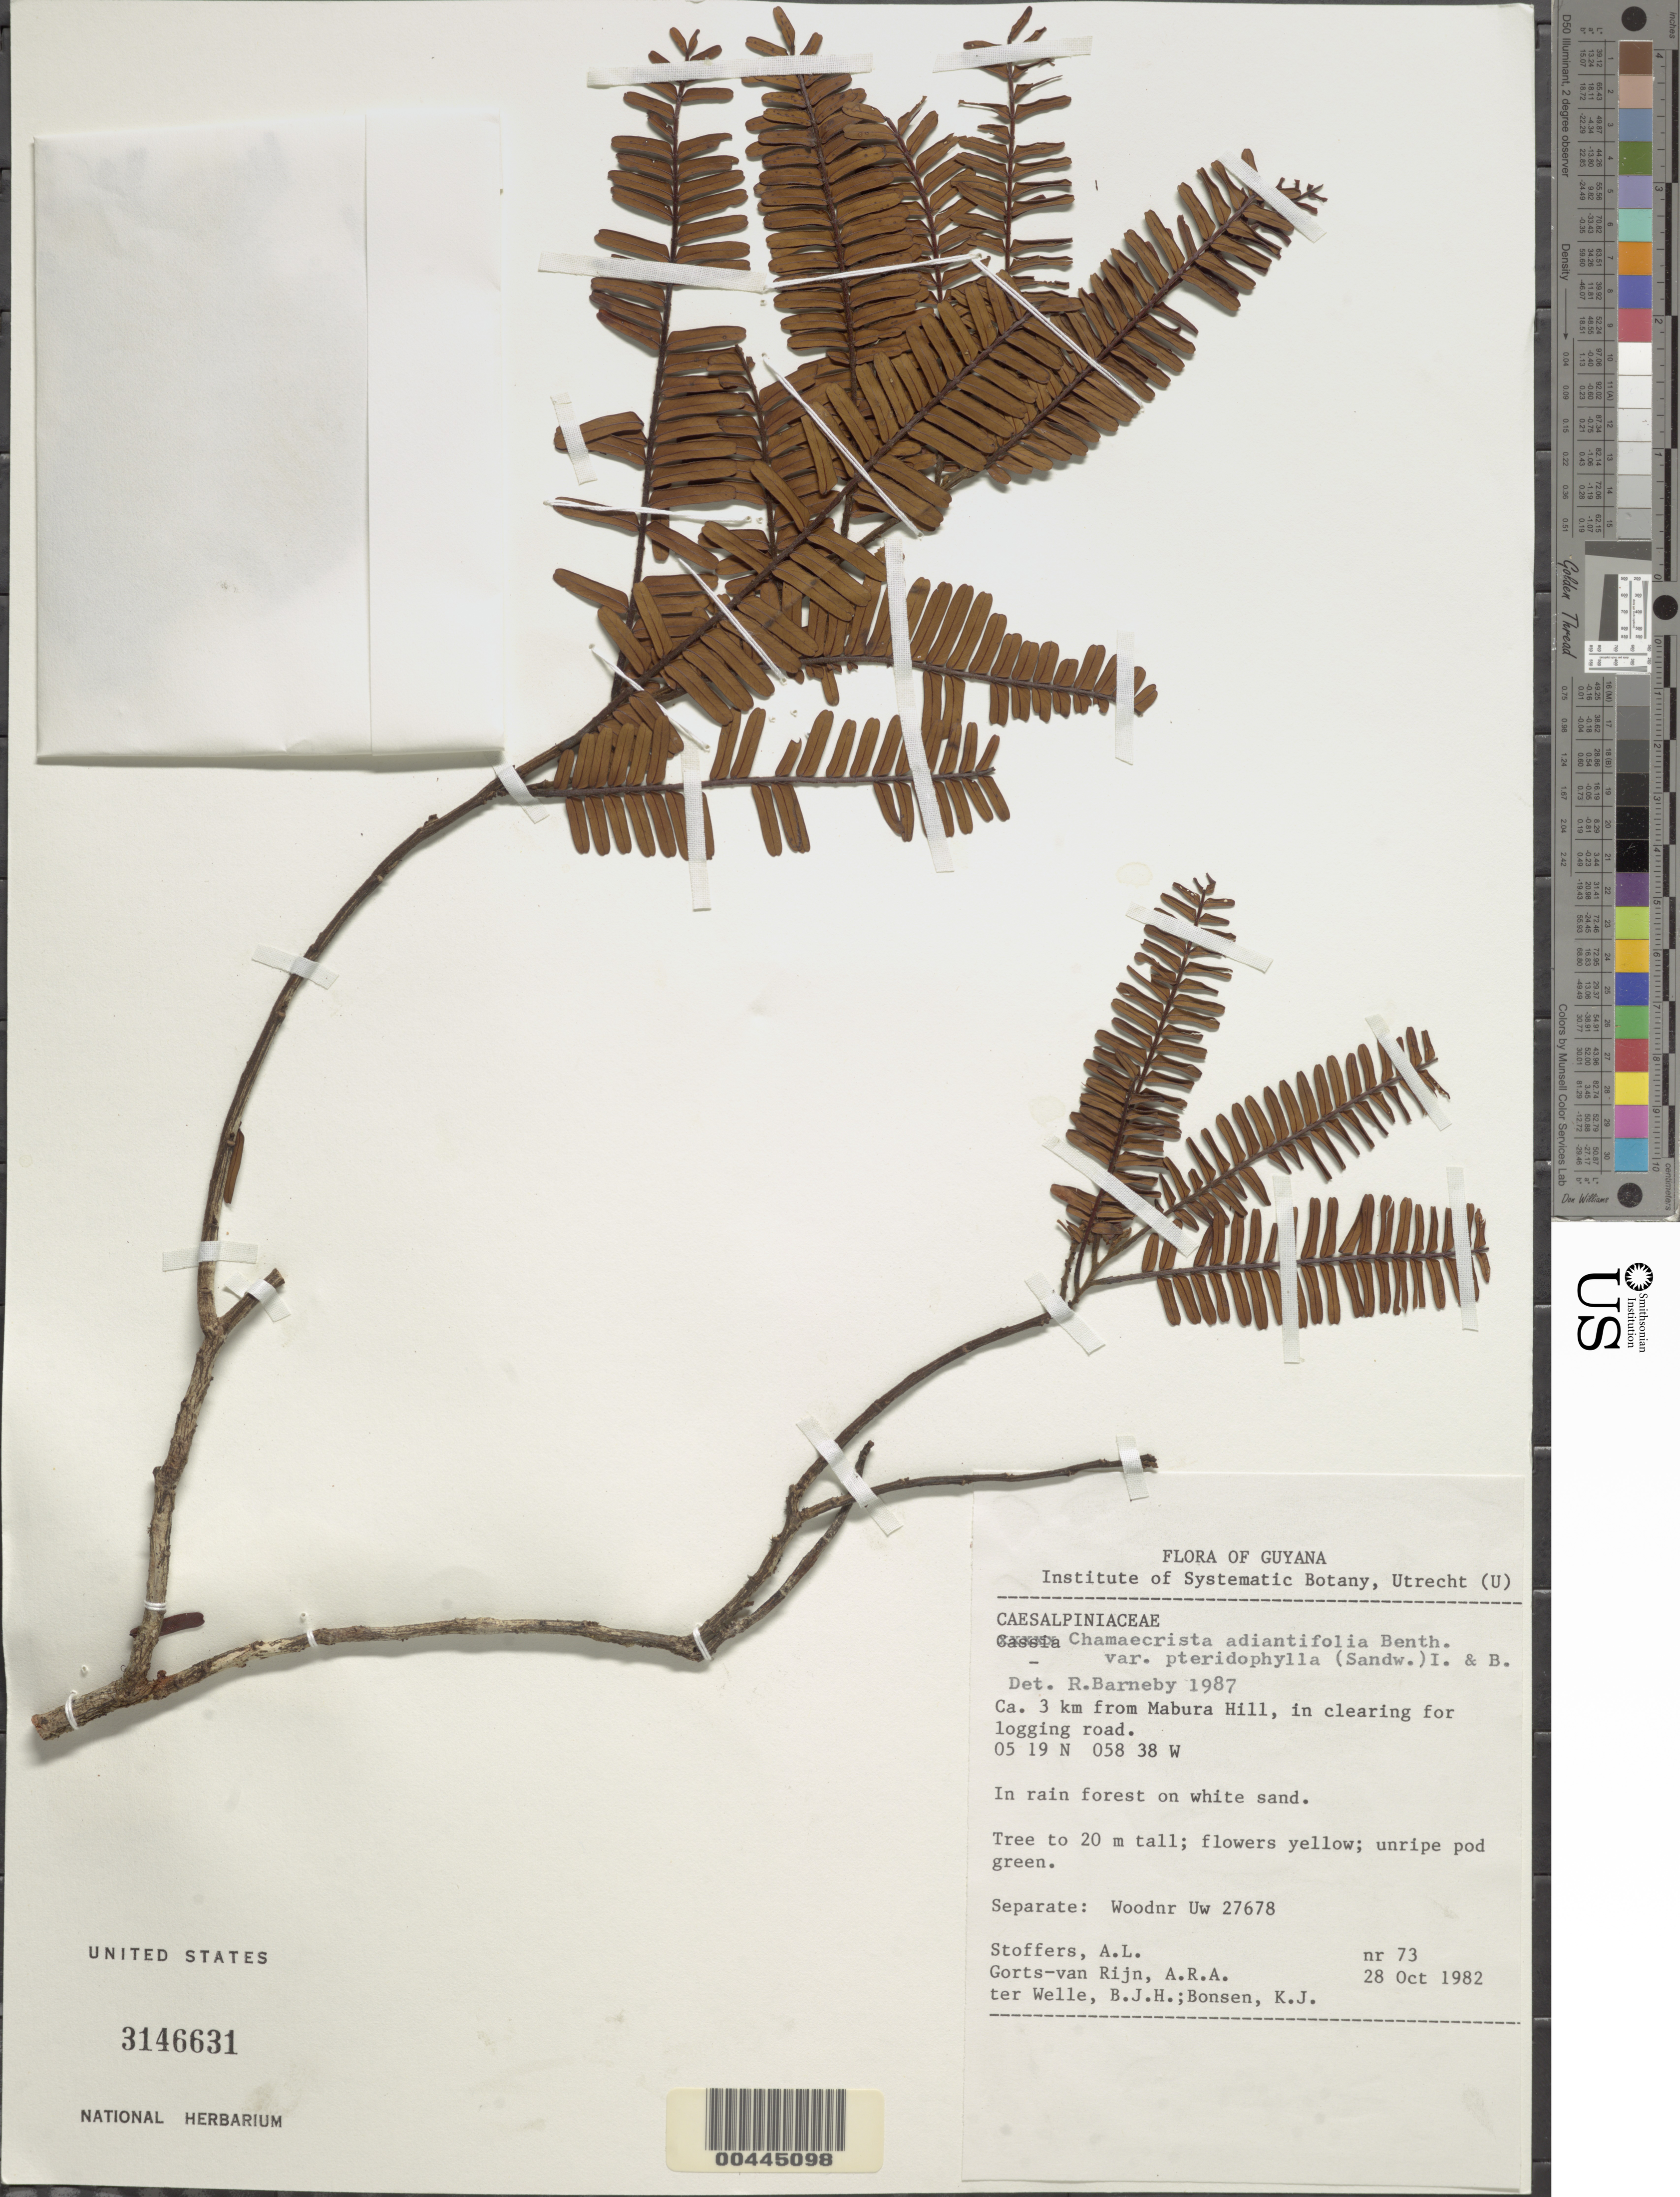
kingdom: Plantae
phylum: Tracheophyta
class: Magnoliopsida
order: Fabales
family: Fabaceae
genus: Chamaecrista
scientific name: Chamaecrista adiantifolia var. pteridophylla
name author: (Sandwith) H.S. Irwin & Barneby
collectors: A. Stoffers, A. .R. A. Görts-van Rijn, B. Welle & K. Bonsen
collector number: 73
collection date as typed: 28 Oct 1982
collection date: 1982-10-28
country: Guyana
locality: Mabura Hill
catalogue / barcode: US 31446631